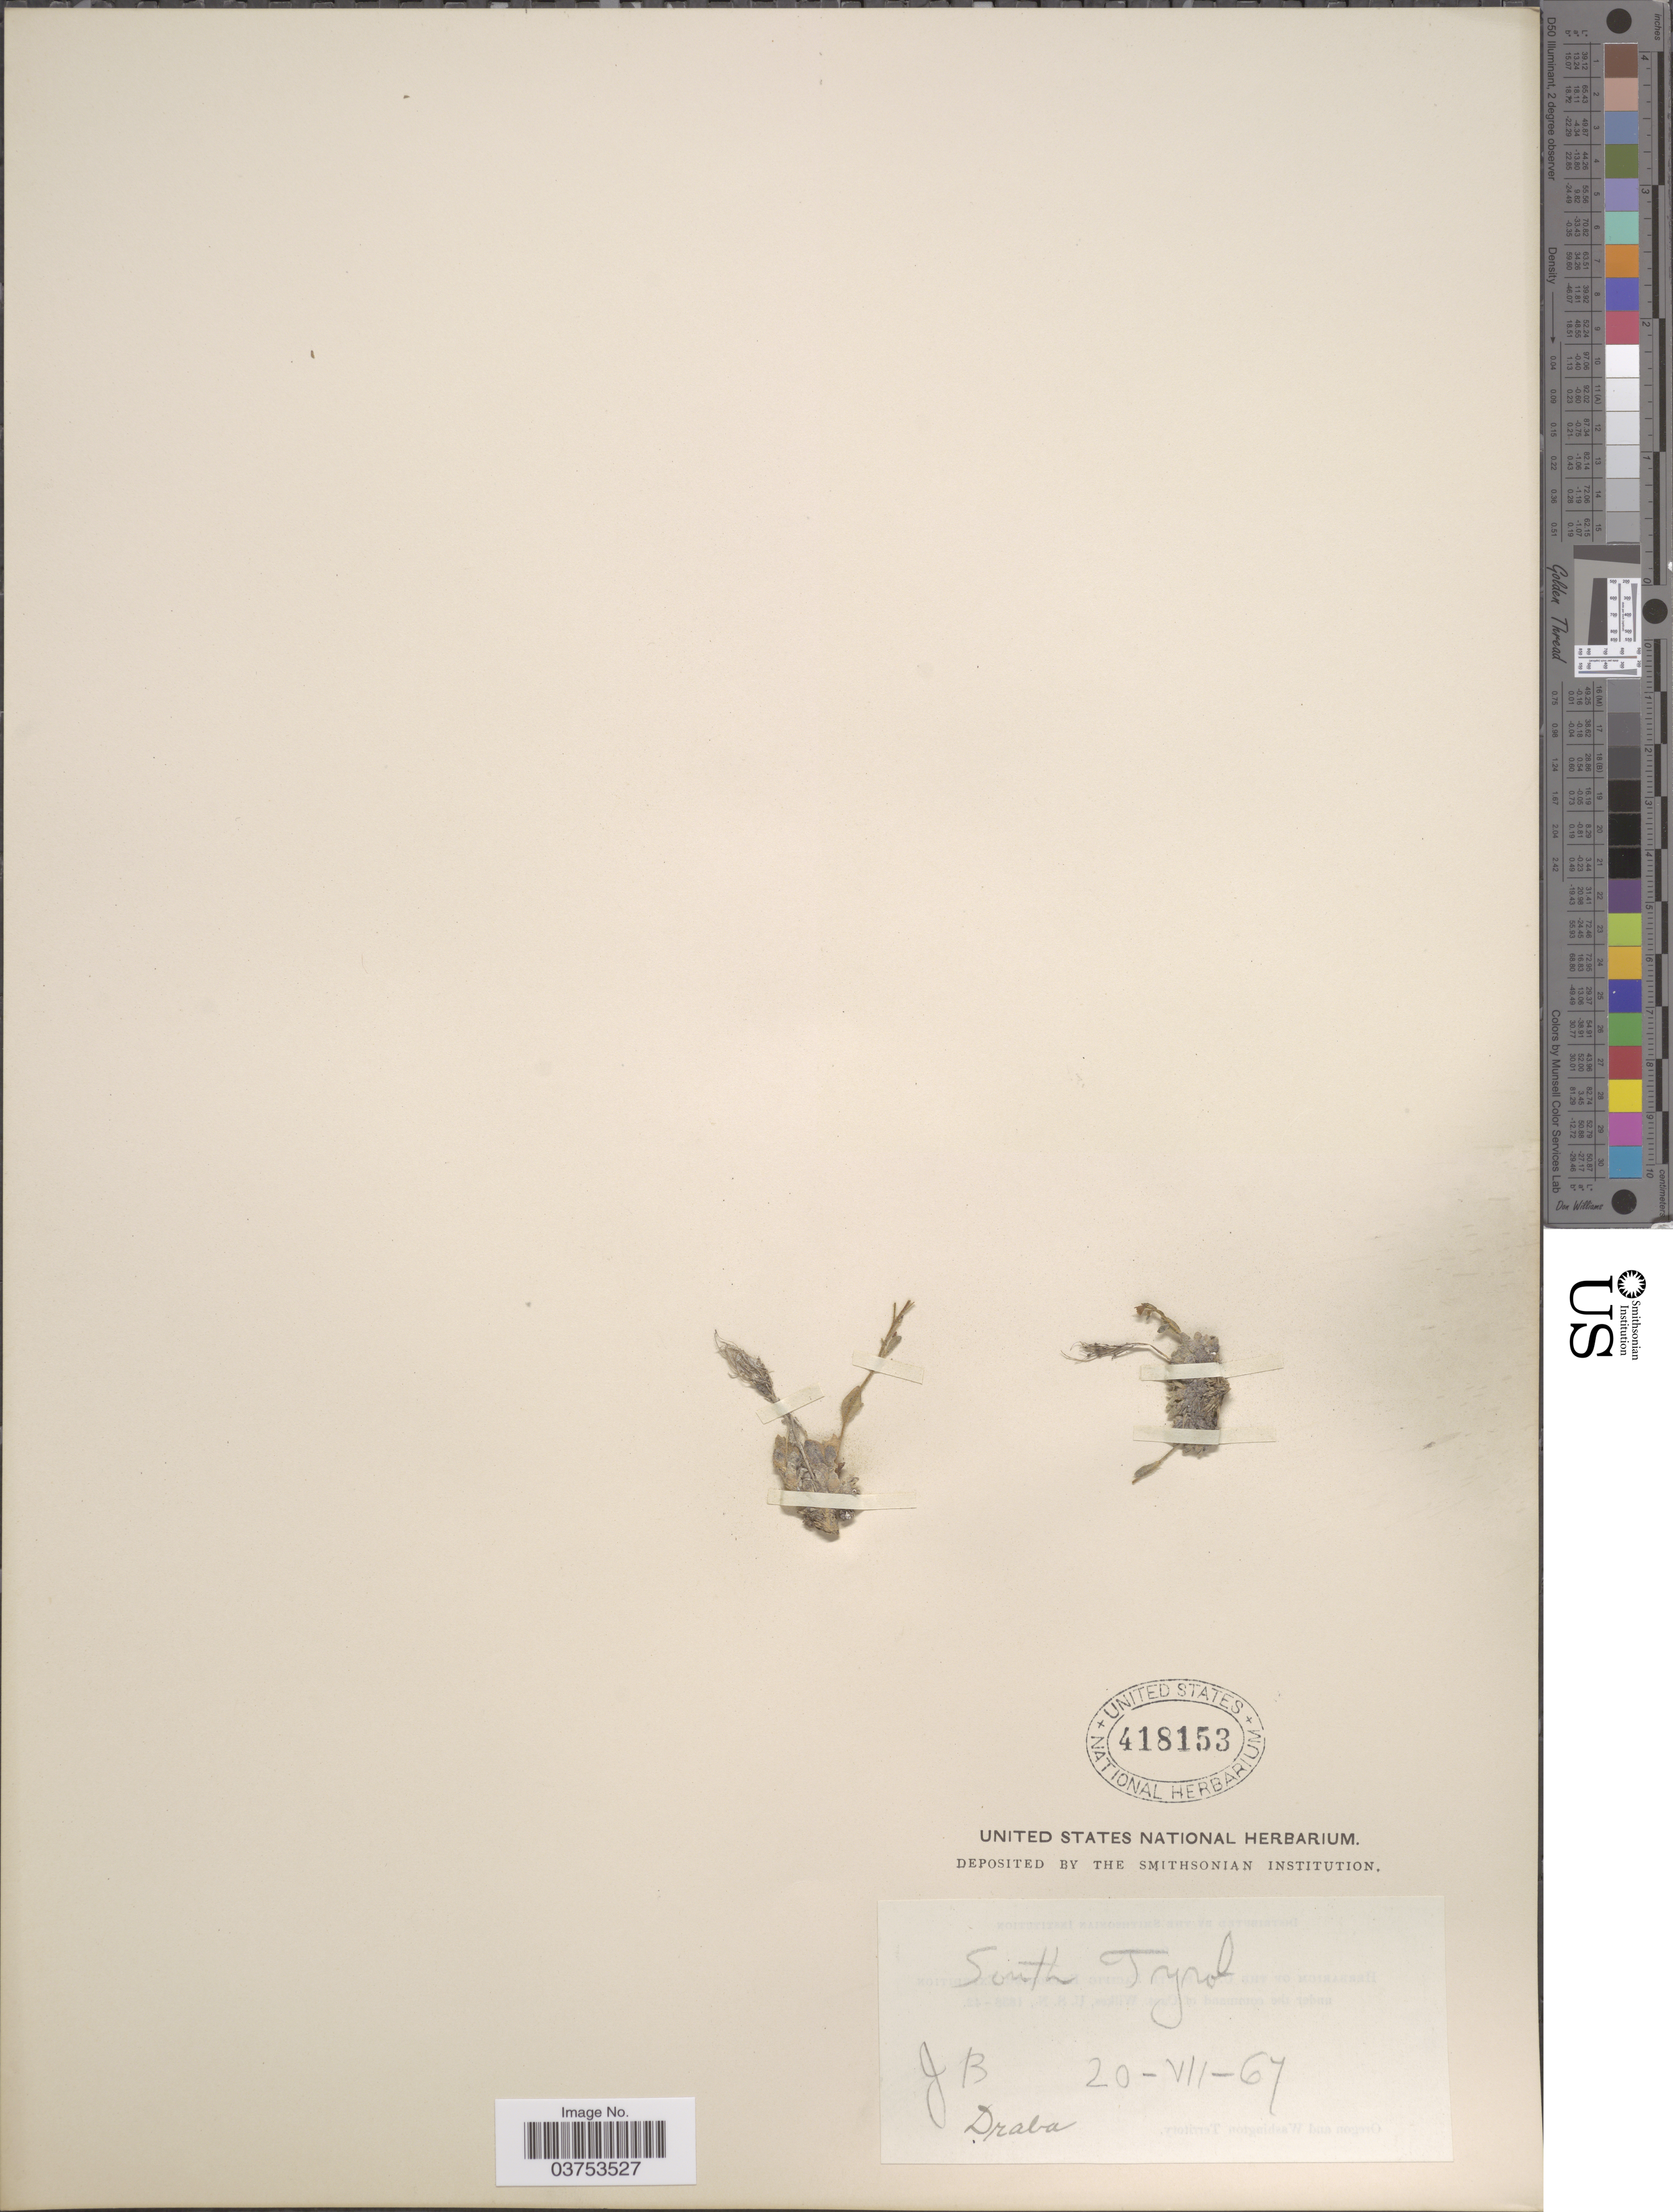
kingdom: Plantae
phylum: Tracheophyta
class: Magnoliopsida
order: Brassicales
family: Brassicaceae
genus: Draba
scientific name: Draba sp.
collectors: J. B.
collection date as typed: Transcribed d/m/y: 20/7/67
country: Austria / Italy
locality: South Tyrol.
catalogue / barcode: US 418153